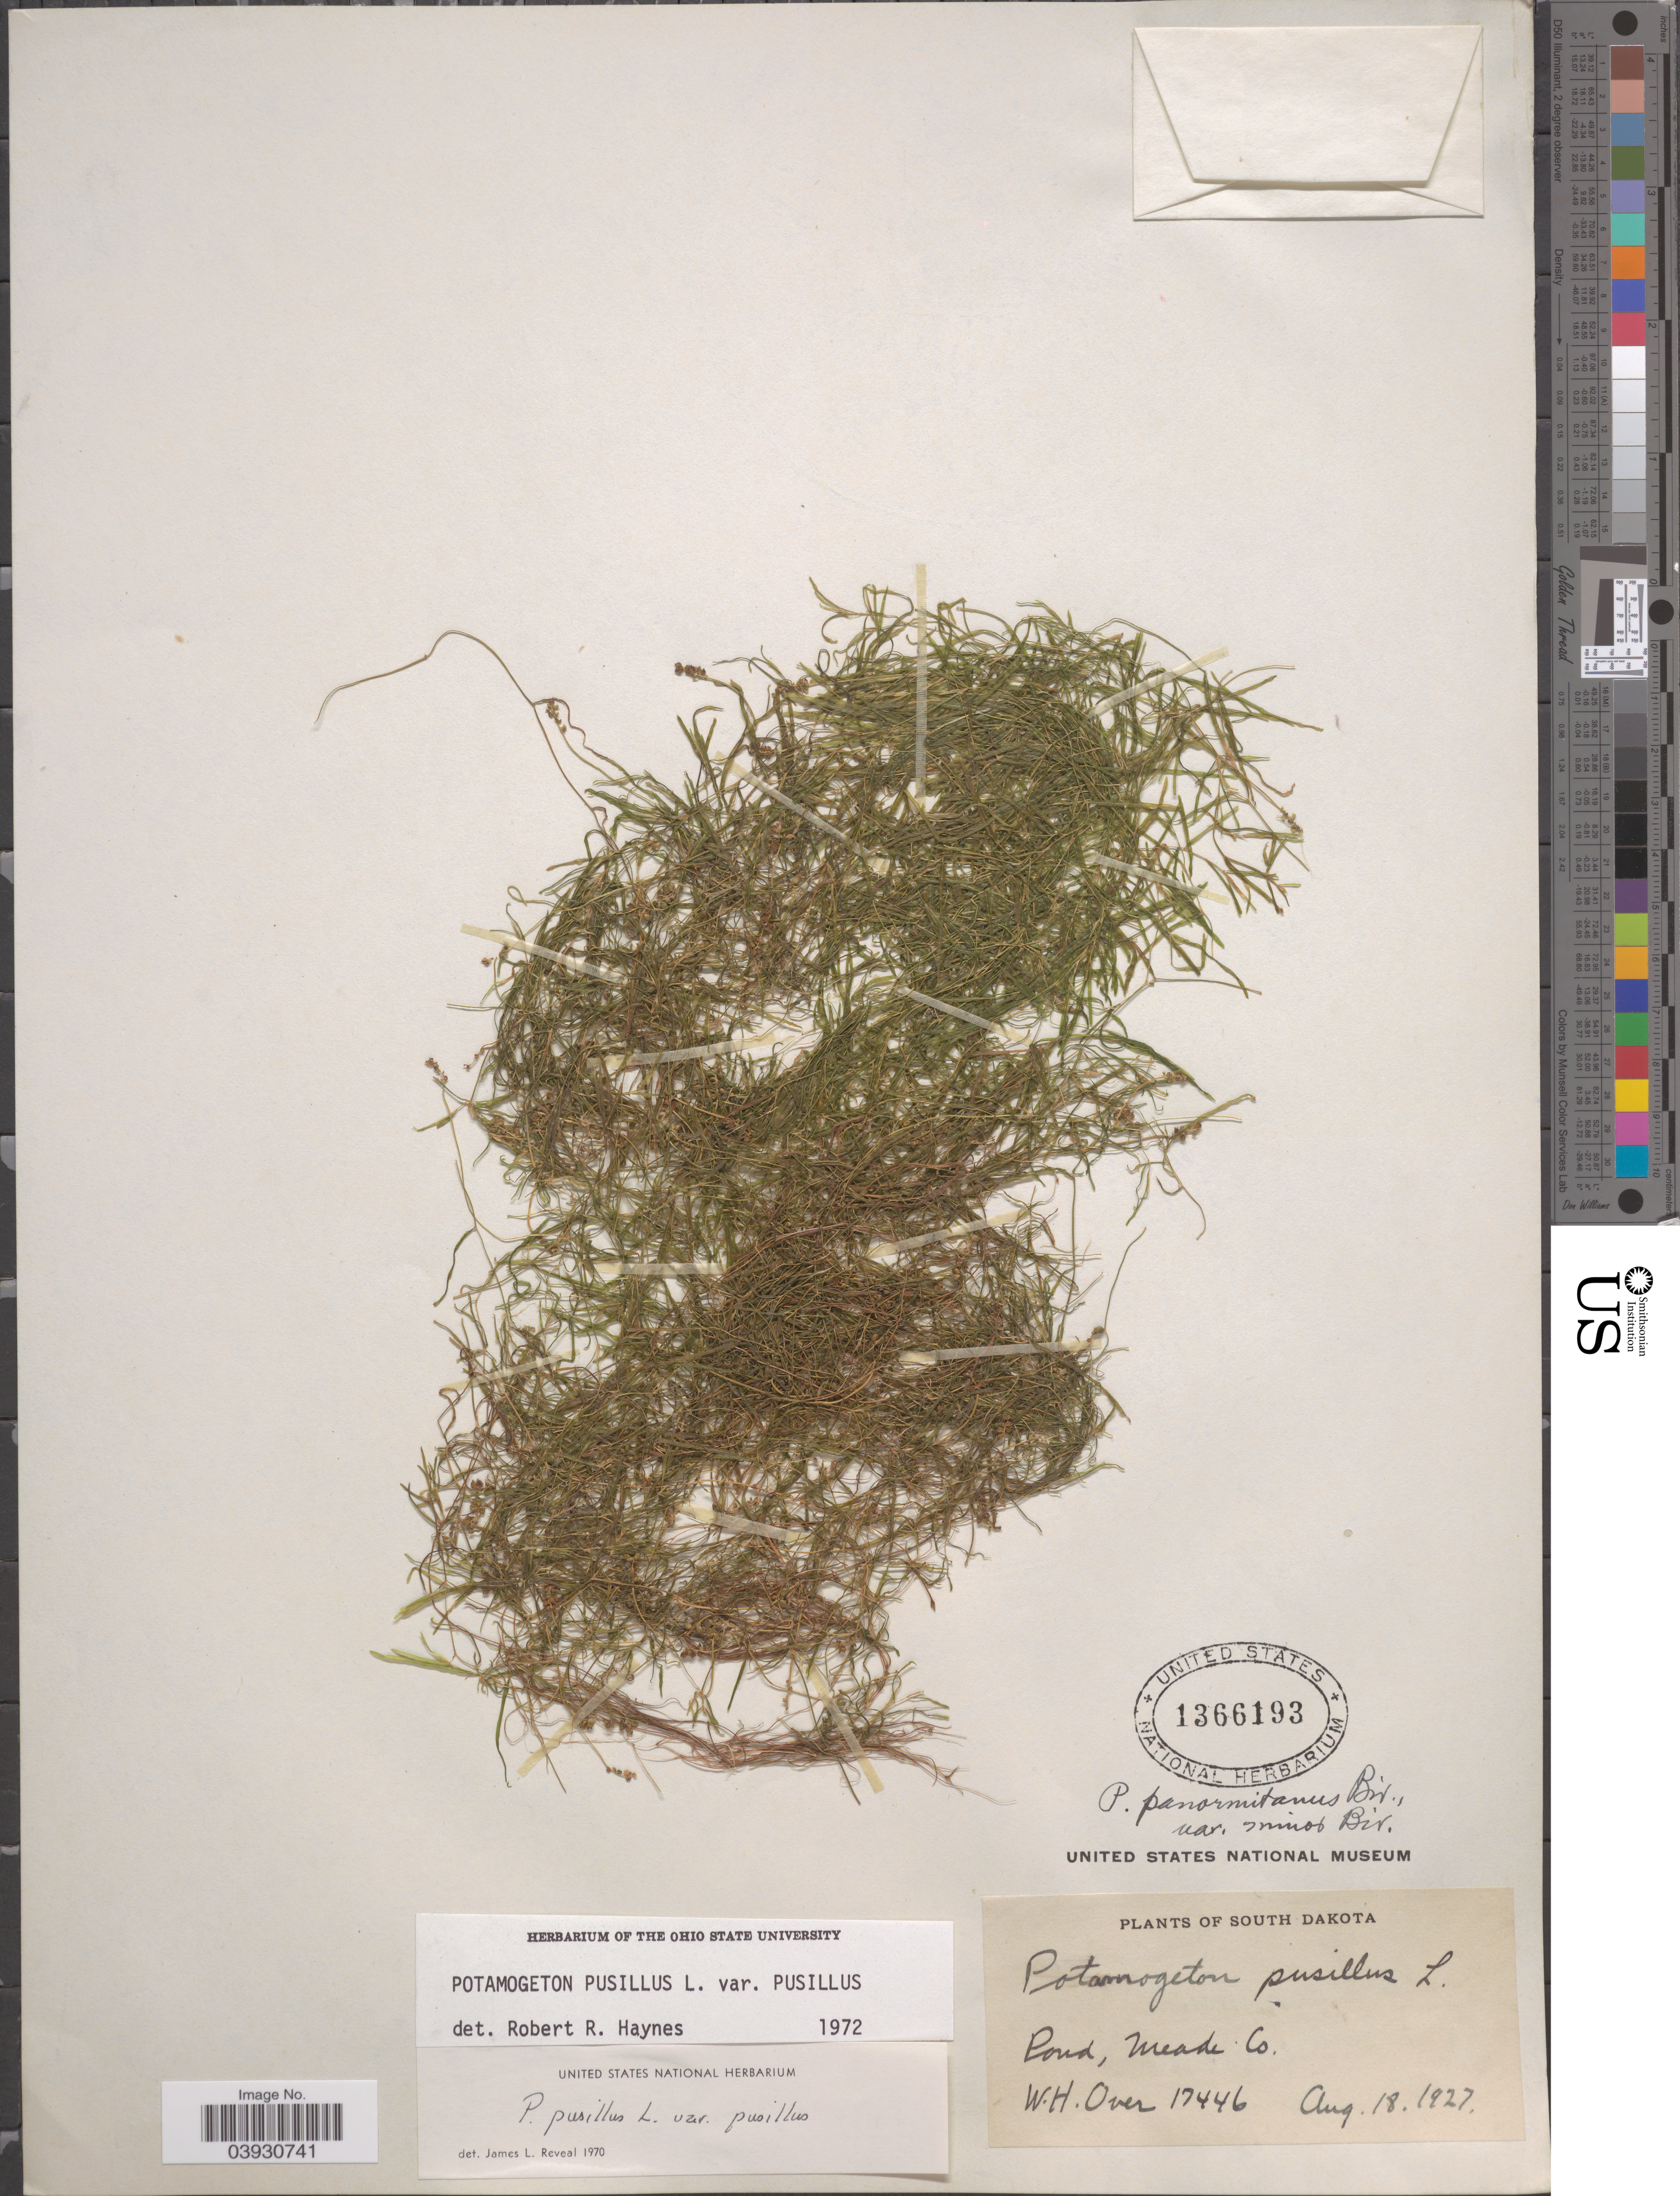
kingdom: Plantae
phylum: Tracheophyta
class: Liliopsida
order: Alismatales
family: Potamogetonaceae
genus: Potamogeton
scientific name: Potamogeton pusillus var. pusillus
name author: L.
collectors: W. Over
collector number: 17446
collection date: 1927-08-18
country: United States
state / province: South Dakota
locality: Pond, Meade Co.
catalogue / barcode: US 1366193